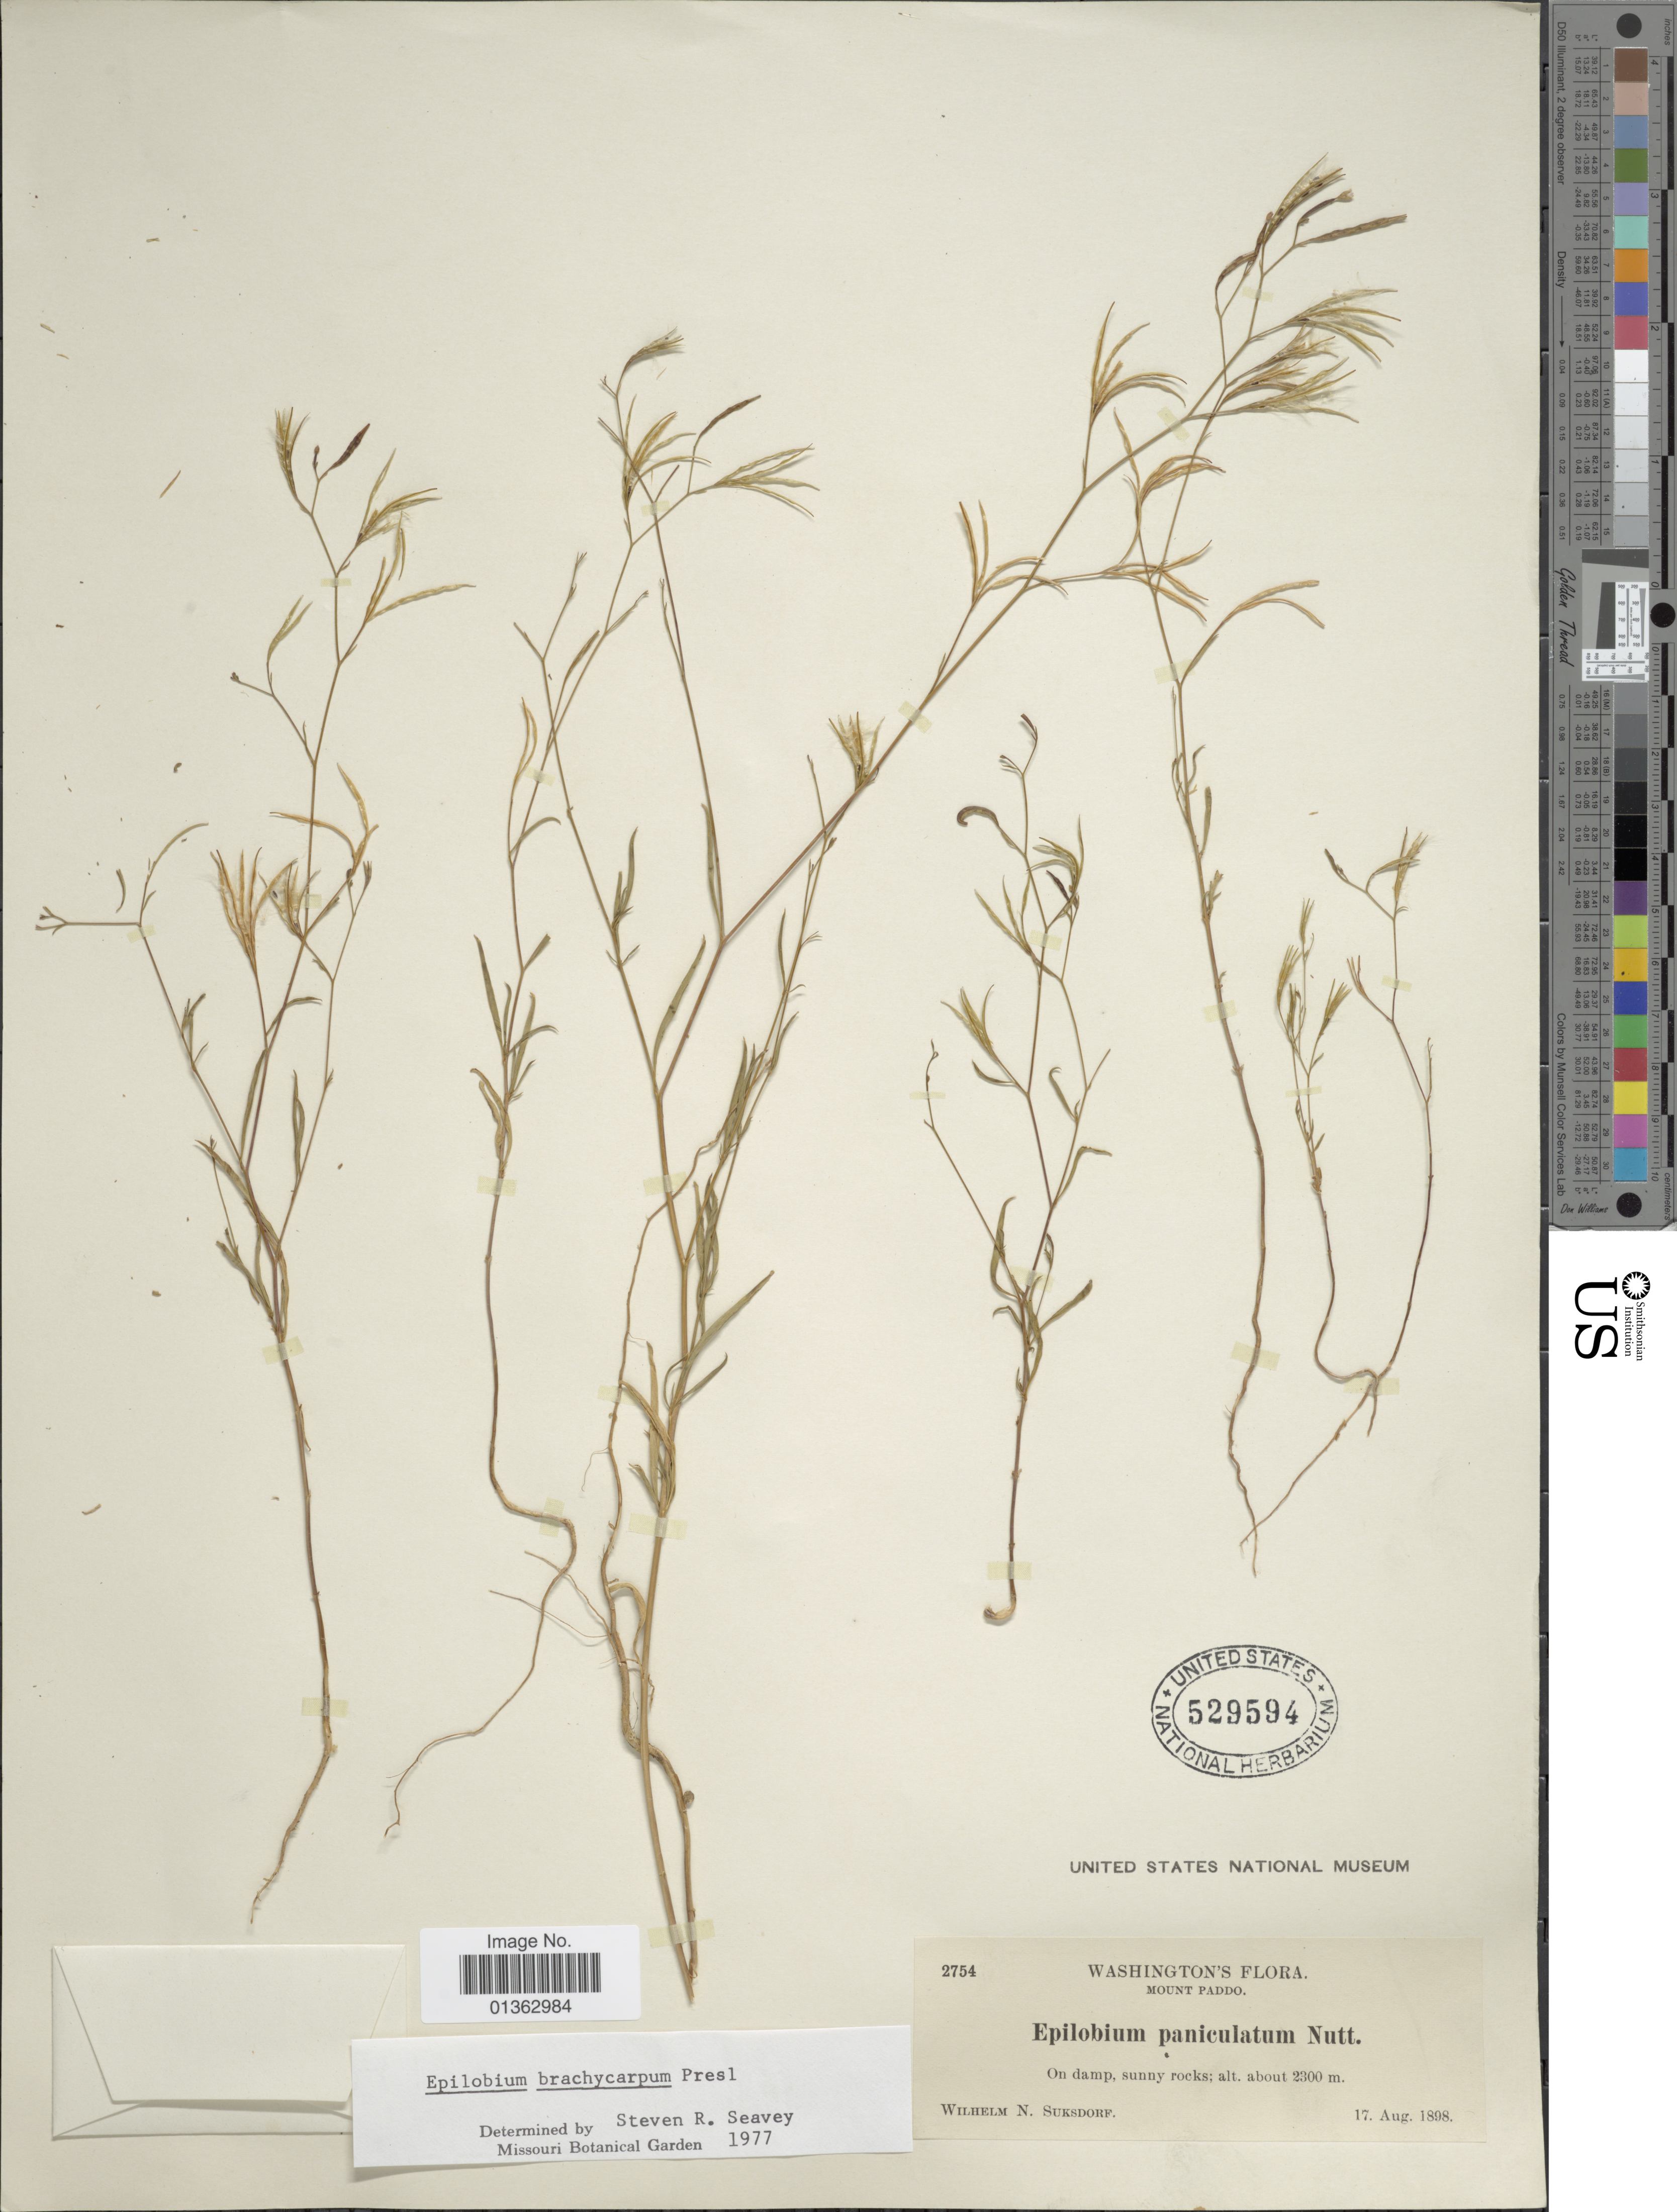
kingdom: Plantae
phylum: Tracheophyta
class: Magnoliopsida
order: Myrtales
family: Onagraceae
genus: Epilobium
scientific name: Epilobium brachycarpum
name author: C. Presl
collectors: W. N. Suksdorf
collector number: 2754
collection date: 1898-08-17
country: United States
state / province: Washington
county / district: Skamania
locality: Mount Paddo.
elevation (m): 2300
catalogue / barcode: US 529594